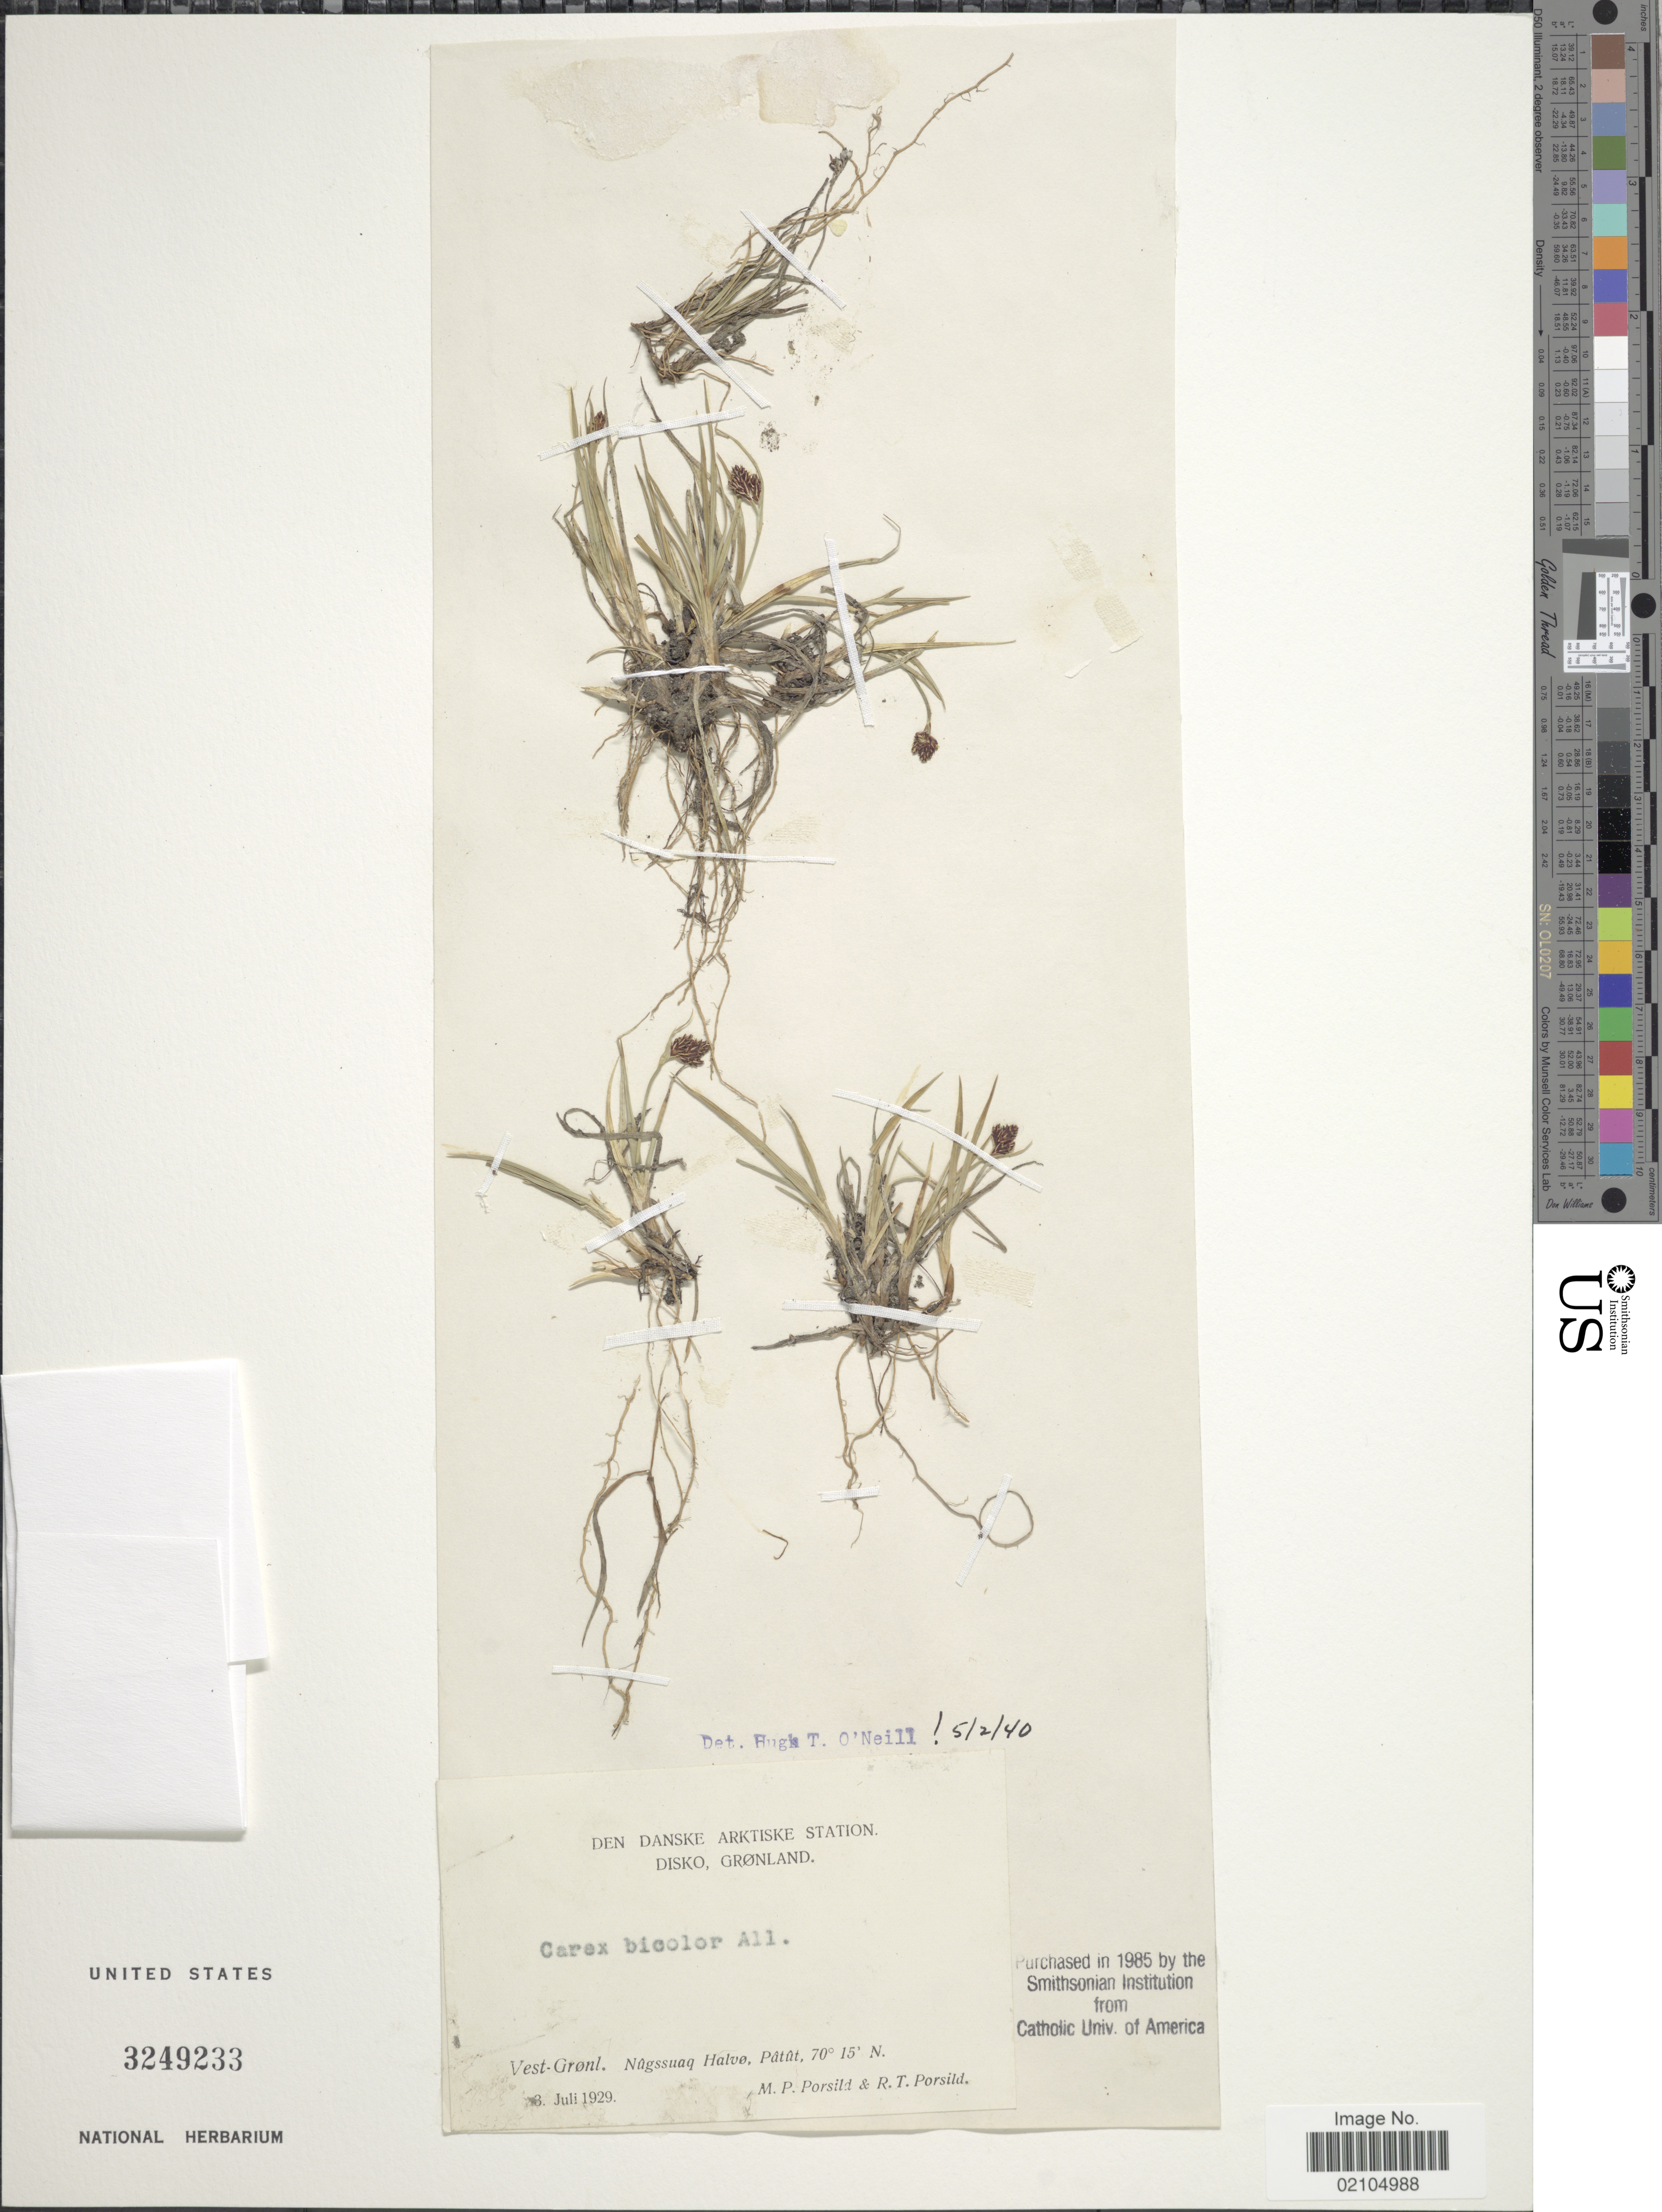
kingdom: Plantae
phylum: Tracheophyta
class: Liliopsida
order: Poales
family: Cyperaceae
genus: Carex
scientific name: Carex bicolor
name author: Bellardi ex All.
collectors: M. P. Porsild & R. T. Porsild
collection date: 1929-07-08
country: Greenland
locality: Den Danske Arktiske Station. Disko, Gronland. Vest-Gronl. Nugssuaq Halvo, Patut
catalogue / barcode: US 3249233